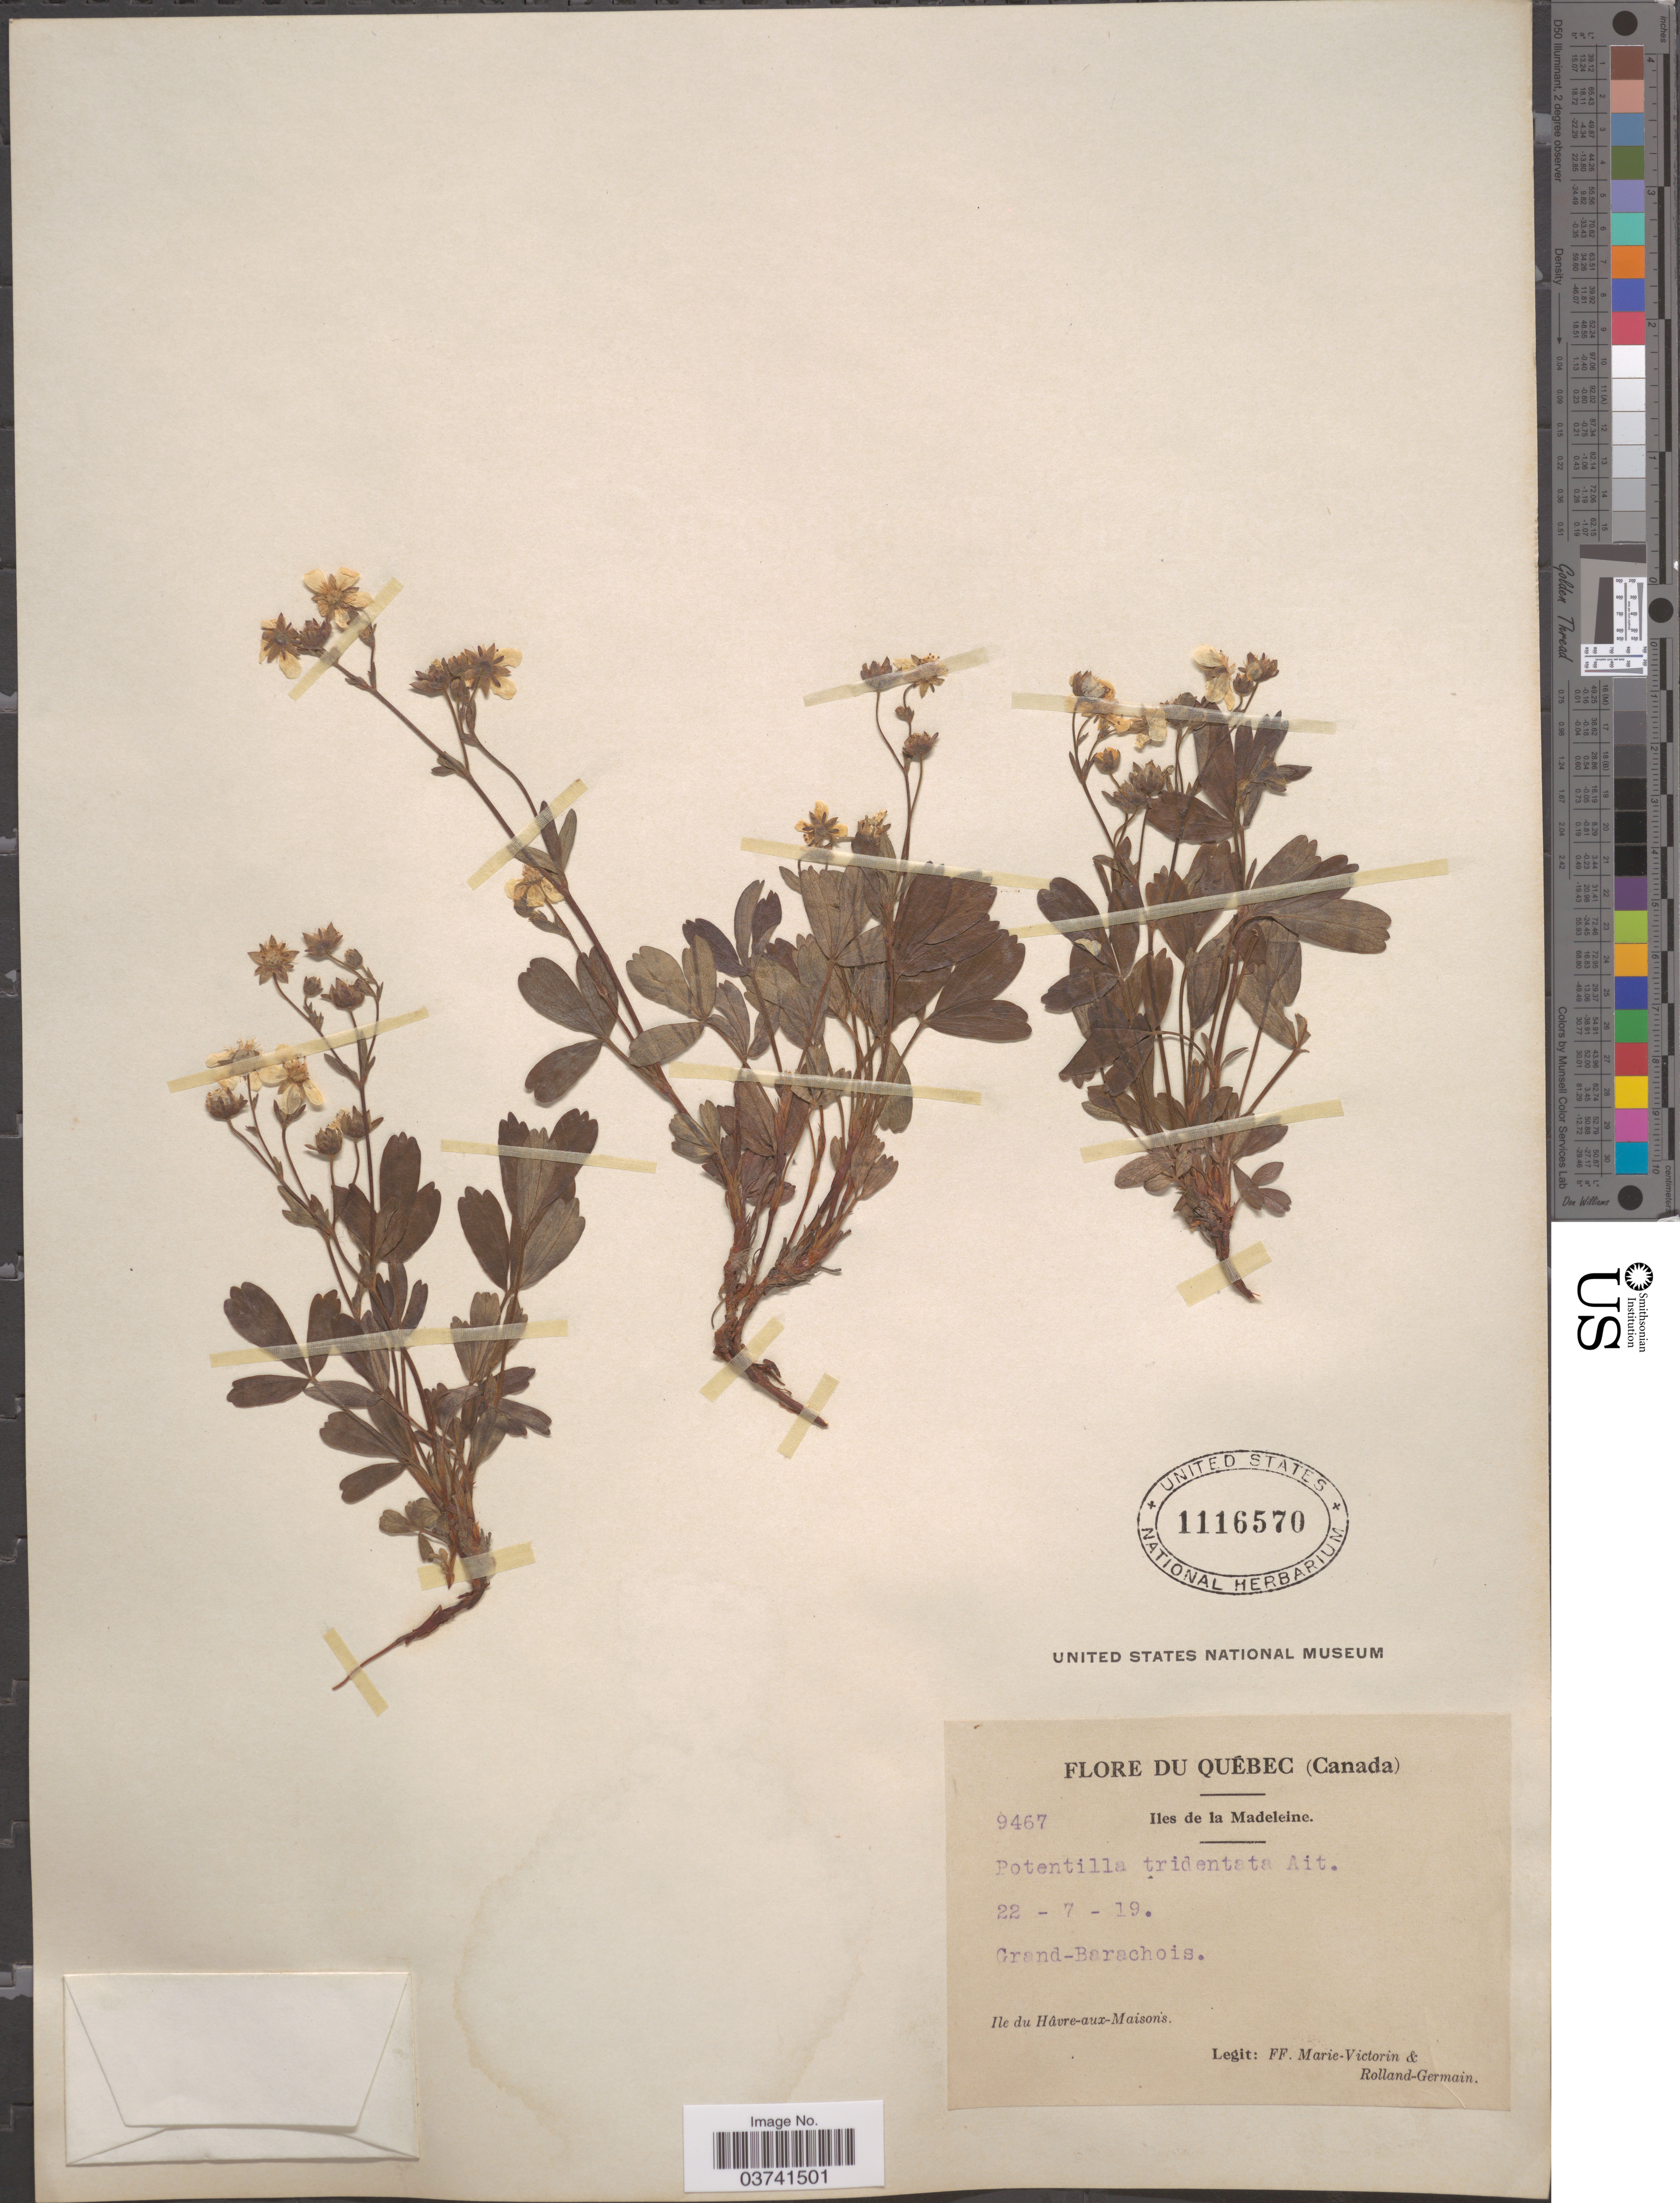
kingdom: Plantae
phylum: Tracheophyta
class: Magnoliopsida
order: Rosales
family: Rosaceae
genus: Potentilla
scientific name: Potentilla tridentata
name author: Aiton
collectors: F. Marie-Victorin & Rolland-Germain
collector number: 9467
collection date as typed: Transcribed d/m/y: 22/7/19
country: Canada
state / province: Quebec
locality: Iles de la Madeleine. Grand-Barachois. Ile du Hâvre-aux-Maison's.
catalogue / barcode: US 1116570